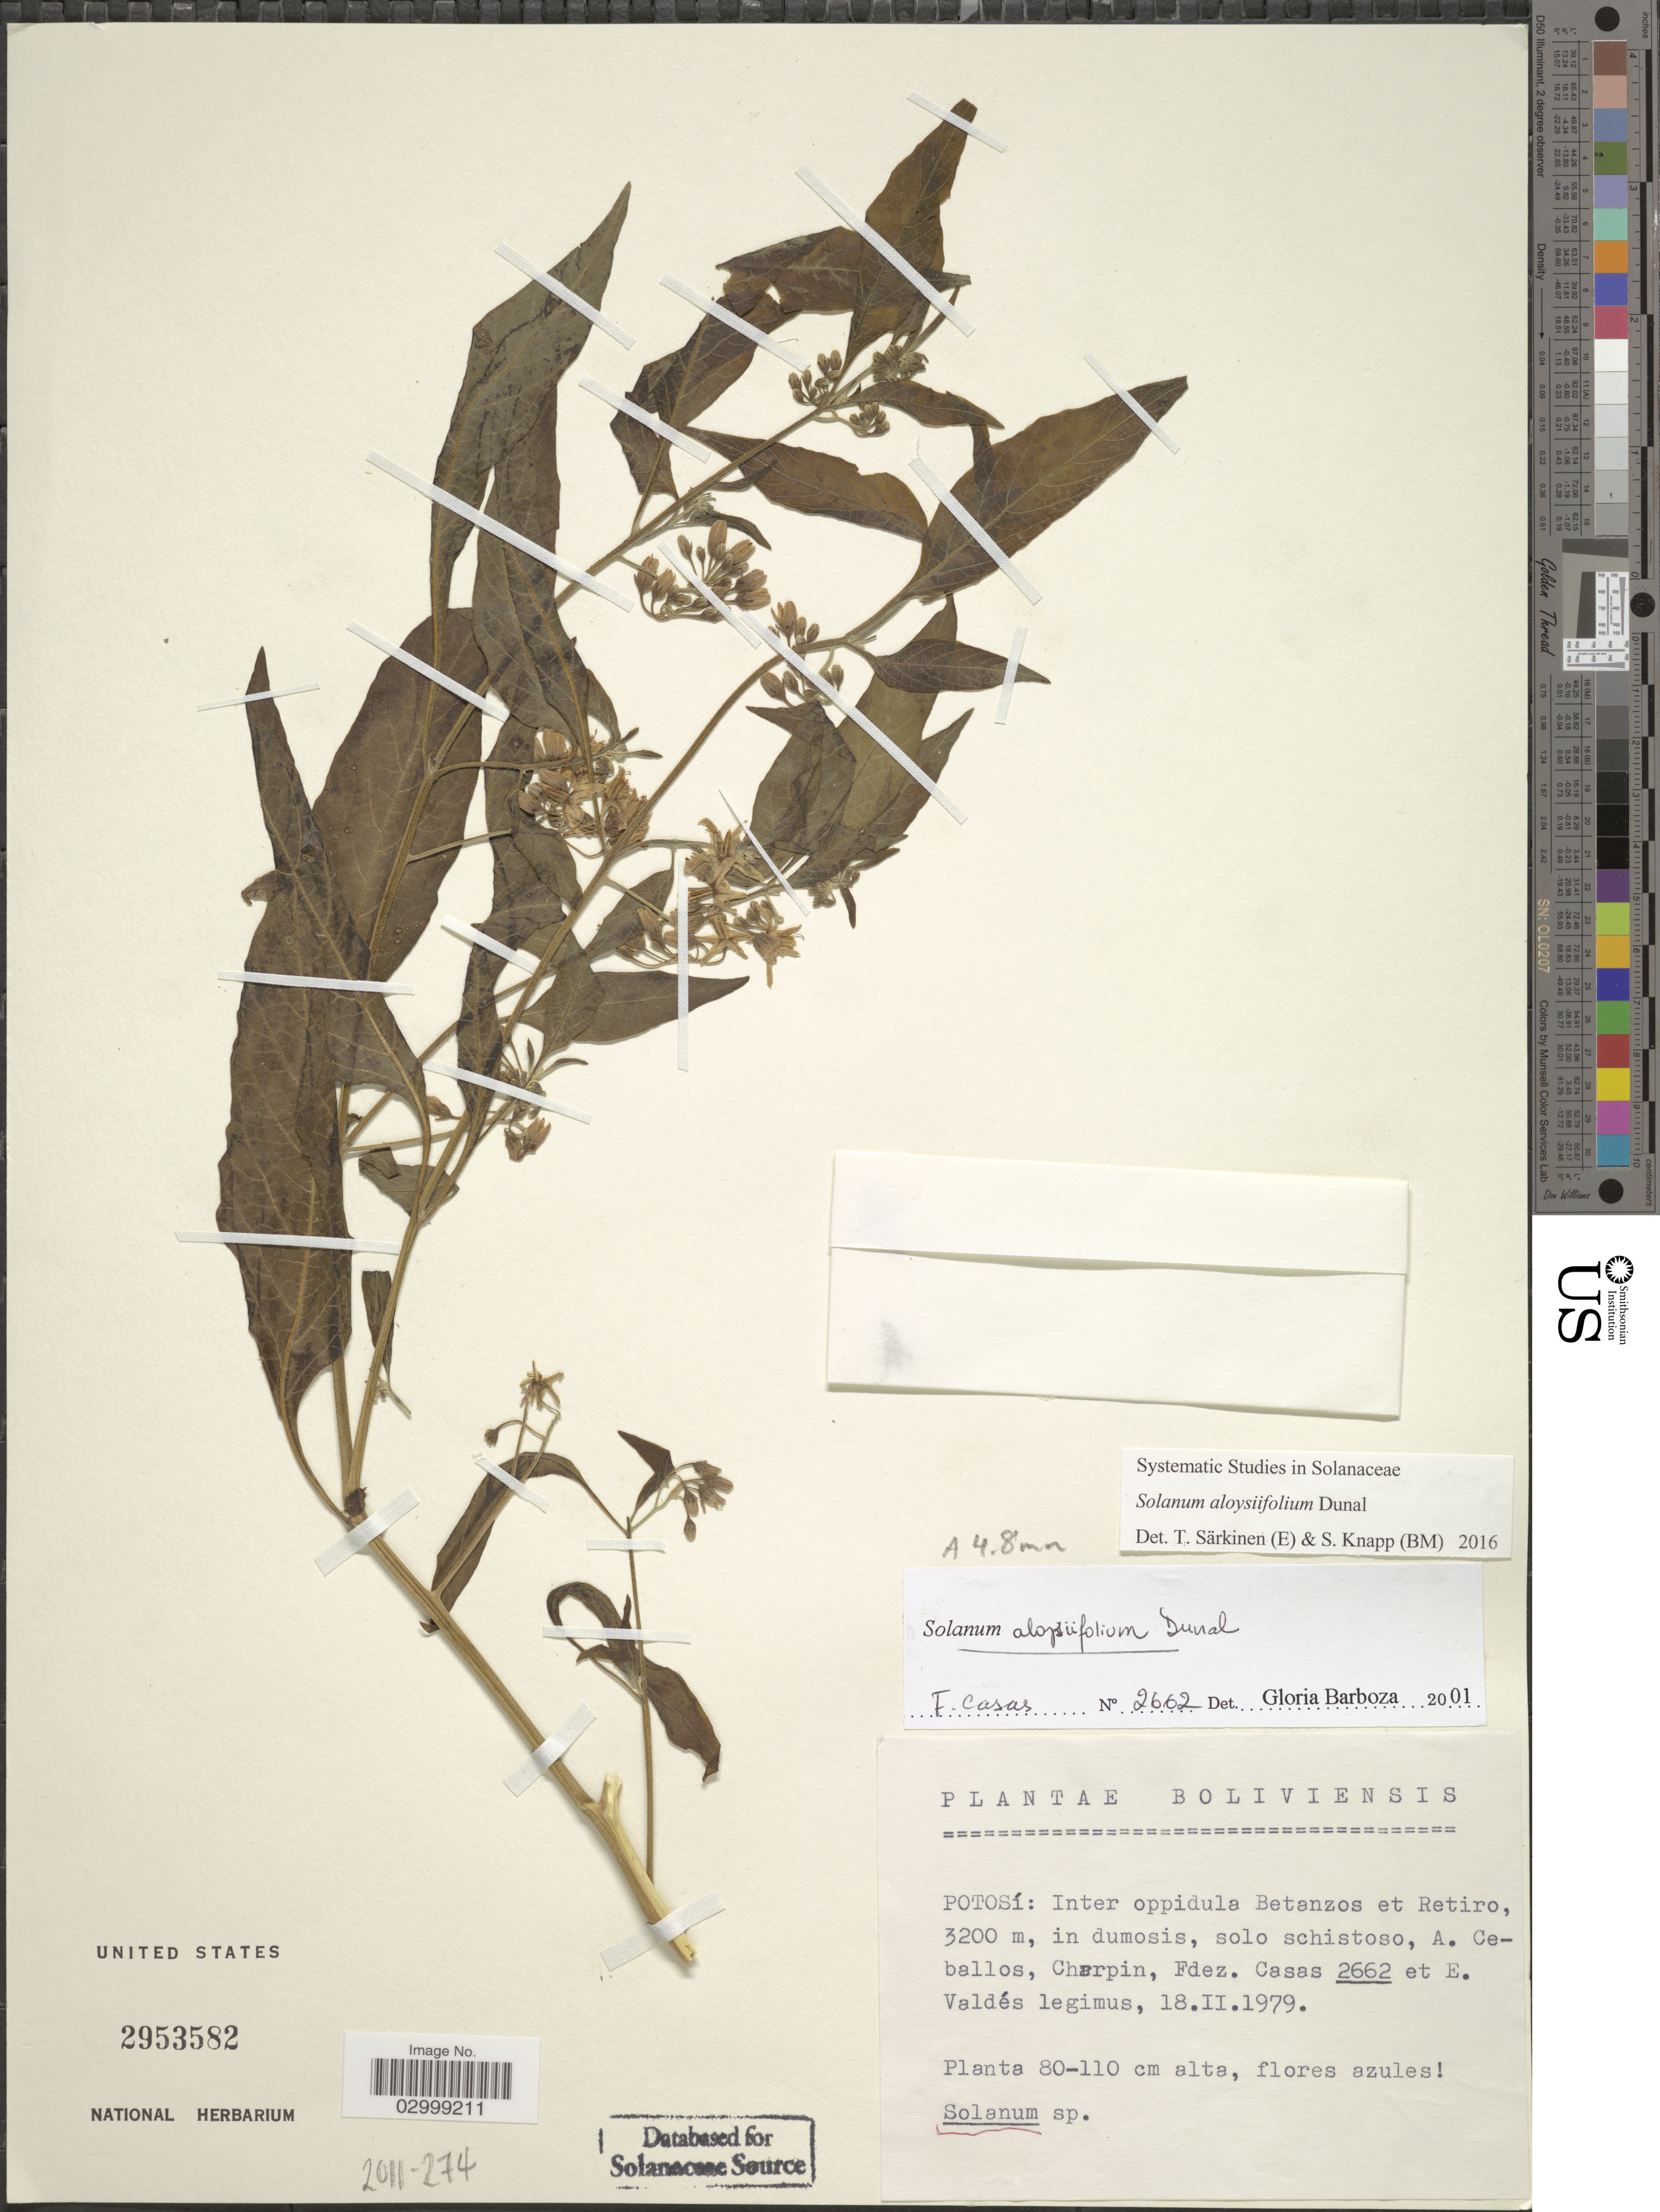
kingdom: Plantae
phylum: Tracheophyta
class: Magnoliopsida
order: Solanales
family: Solanaceae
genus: Solanum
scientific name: Solanum aloysiifolium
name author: Dunal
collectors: A. Ceballos, Charpin, F. Casas & E. Valdés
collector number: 2662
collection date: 1979-02-18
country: Bolivia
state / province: Potosi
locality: Inter oppidula Betanzos et Retiro.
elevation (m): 3200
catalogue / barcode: US 2953582